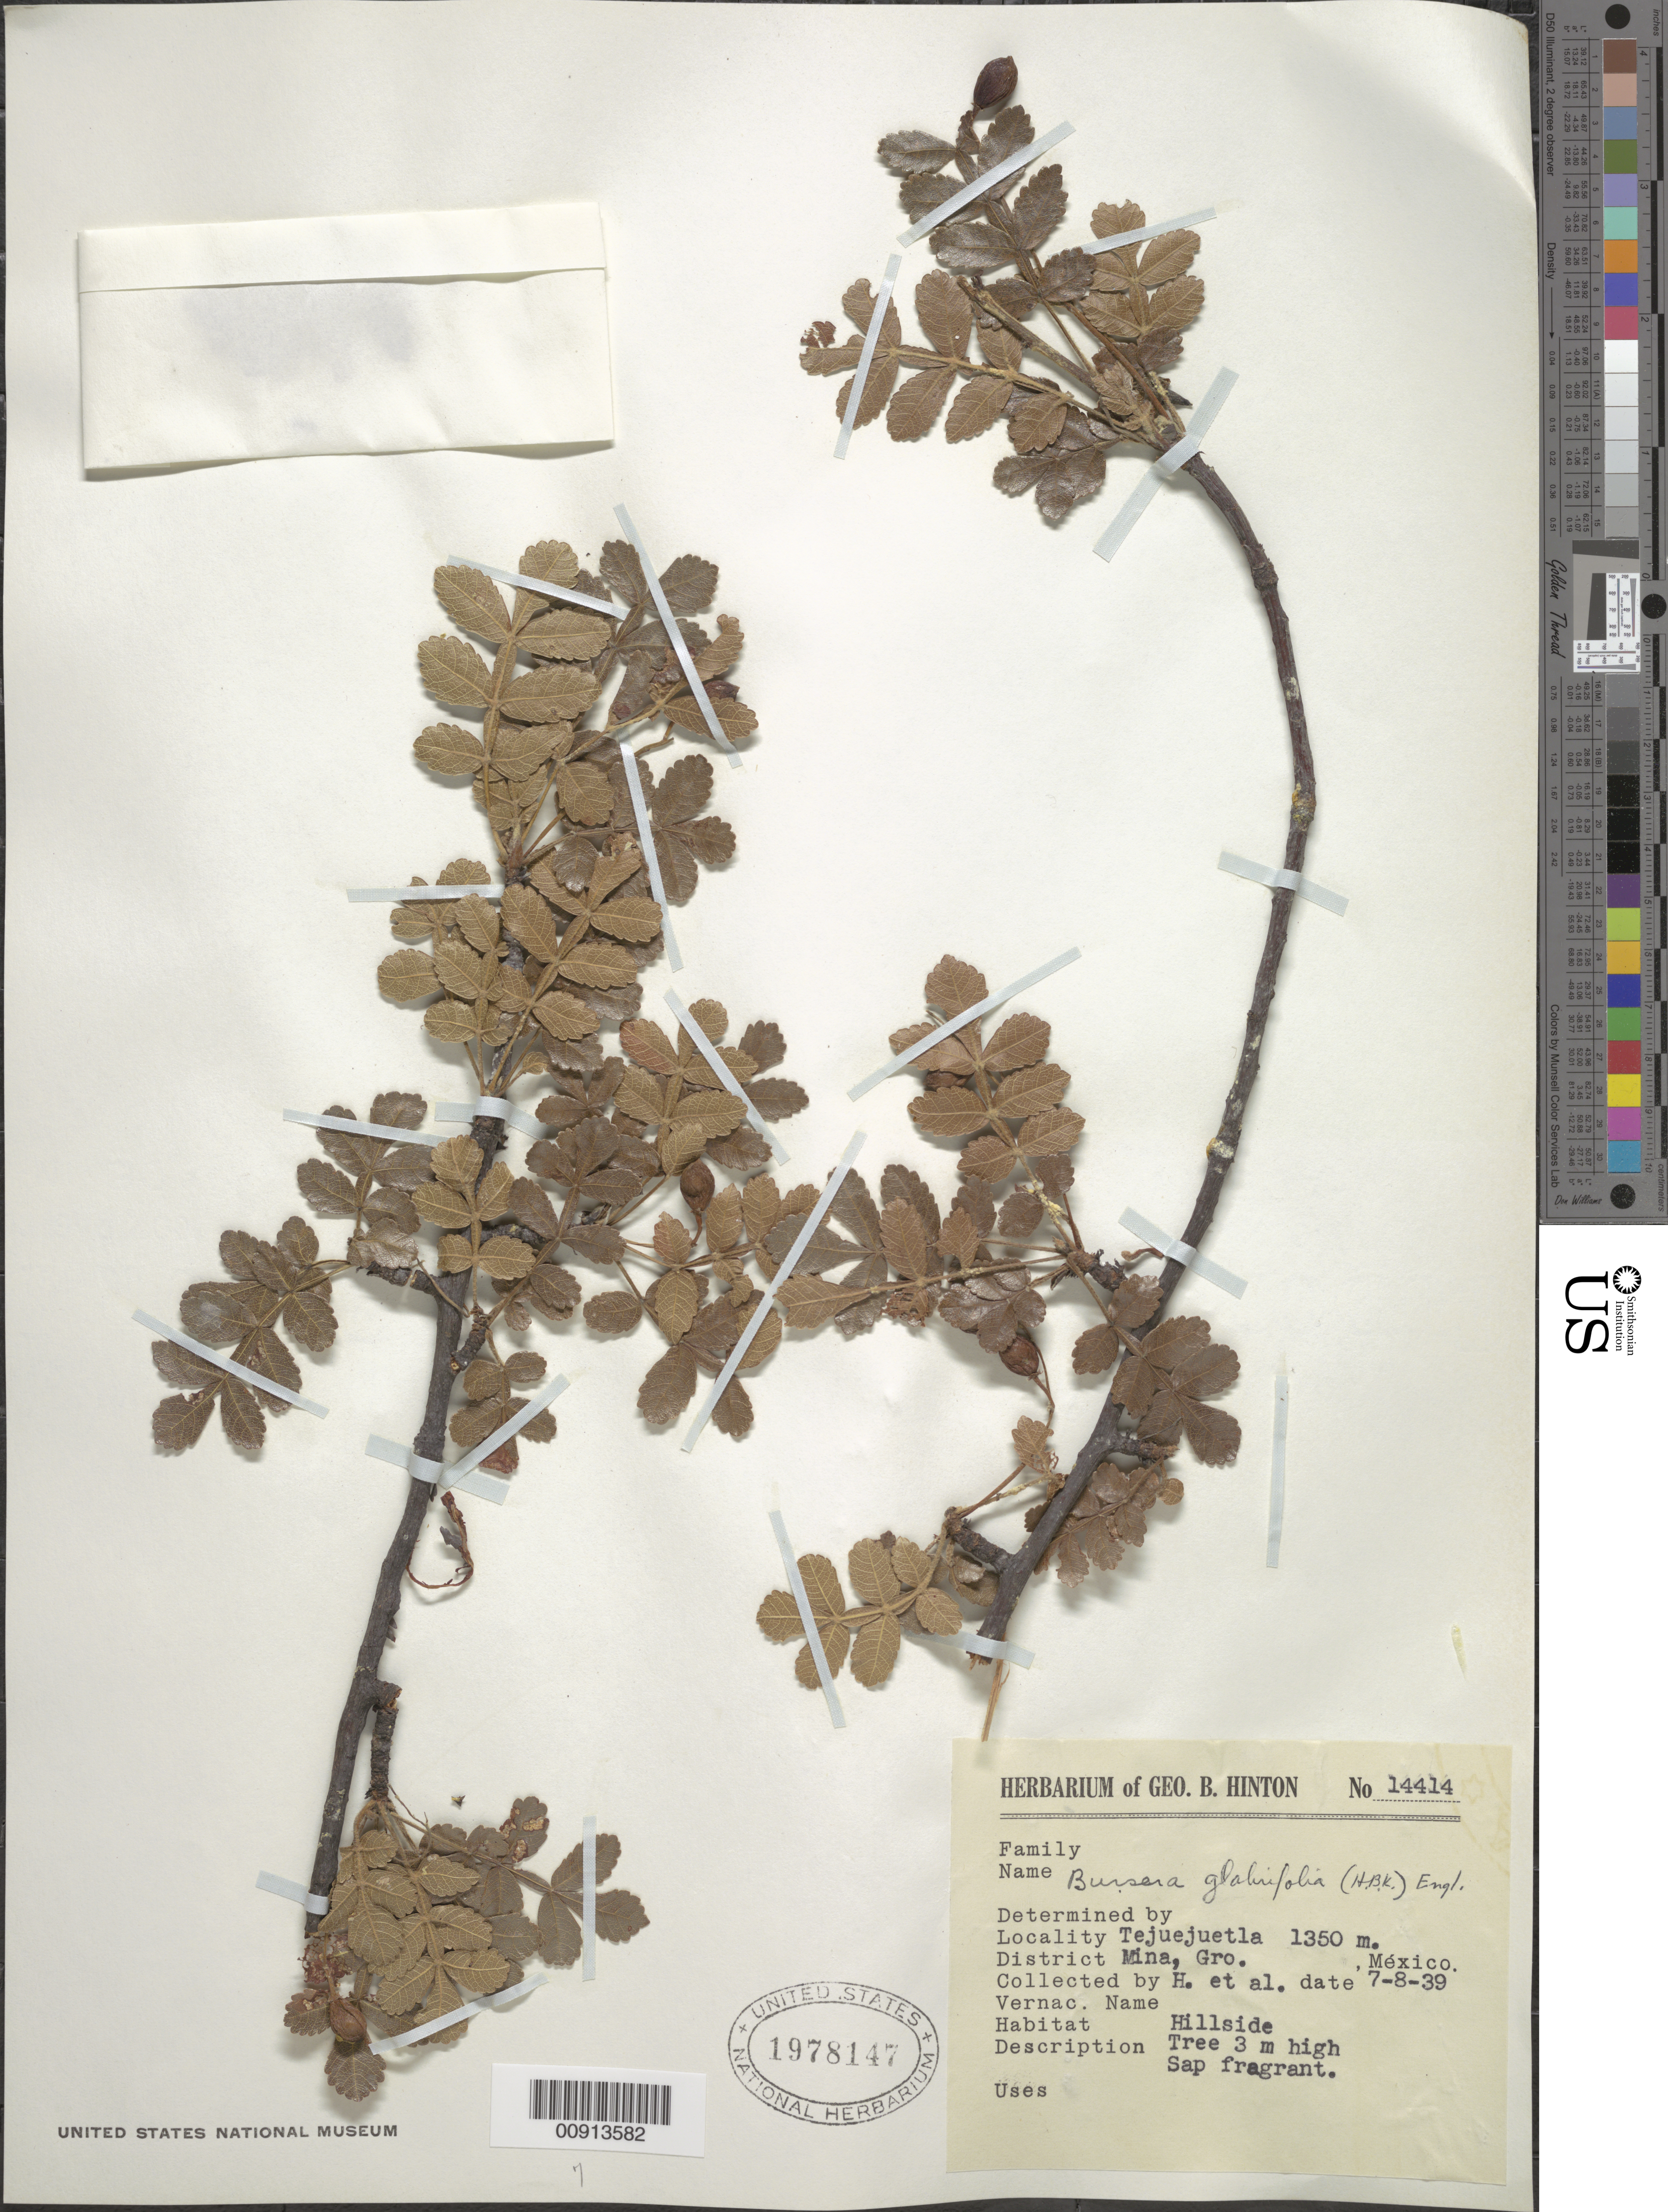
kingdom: Plantae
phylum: Tracheophyta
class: Magnoliopsida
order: Sapindales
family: Burseraceae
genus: Bursera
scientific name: Bursera glabrifolia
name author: (Kunth) Engl.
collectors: G. B. Hinton & et al.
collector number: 14414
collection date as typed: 08 Jul 1939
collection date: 1939-07-08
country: Mexico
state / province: Guerrero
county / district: Mina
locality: Tejuejuetla, District Mina, Guerrero.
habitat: Hillside.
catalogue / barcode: US 1978147